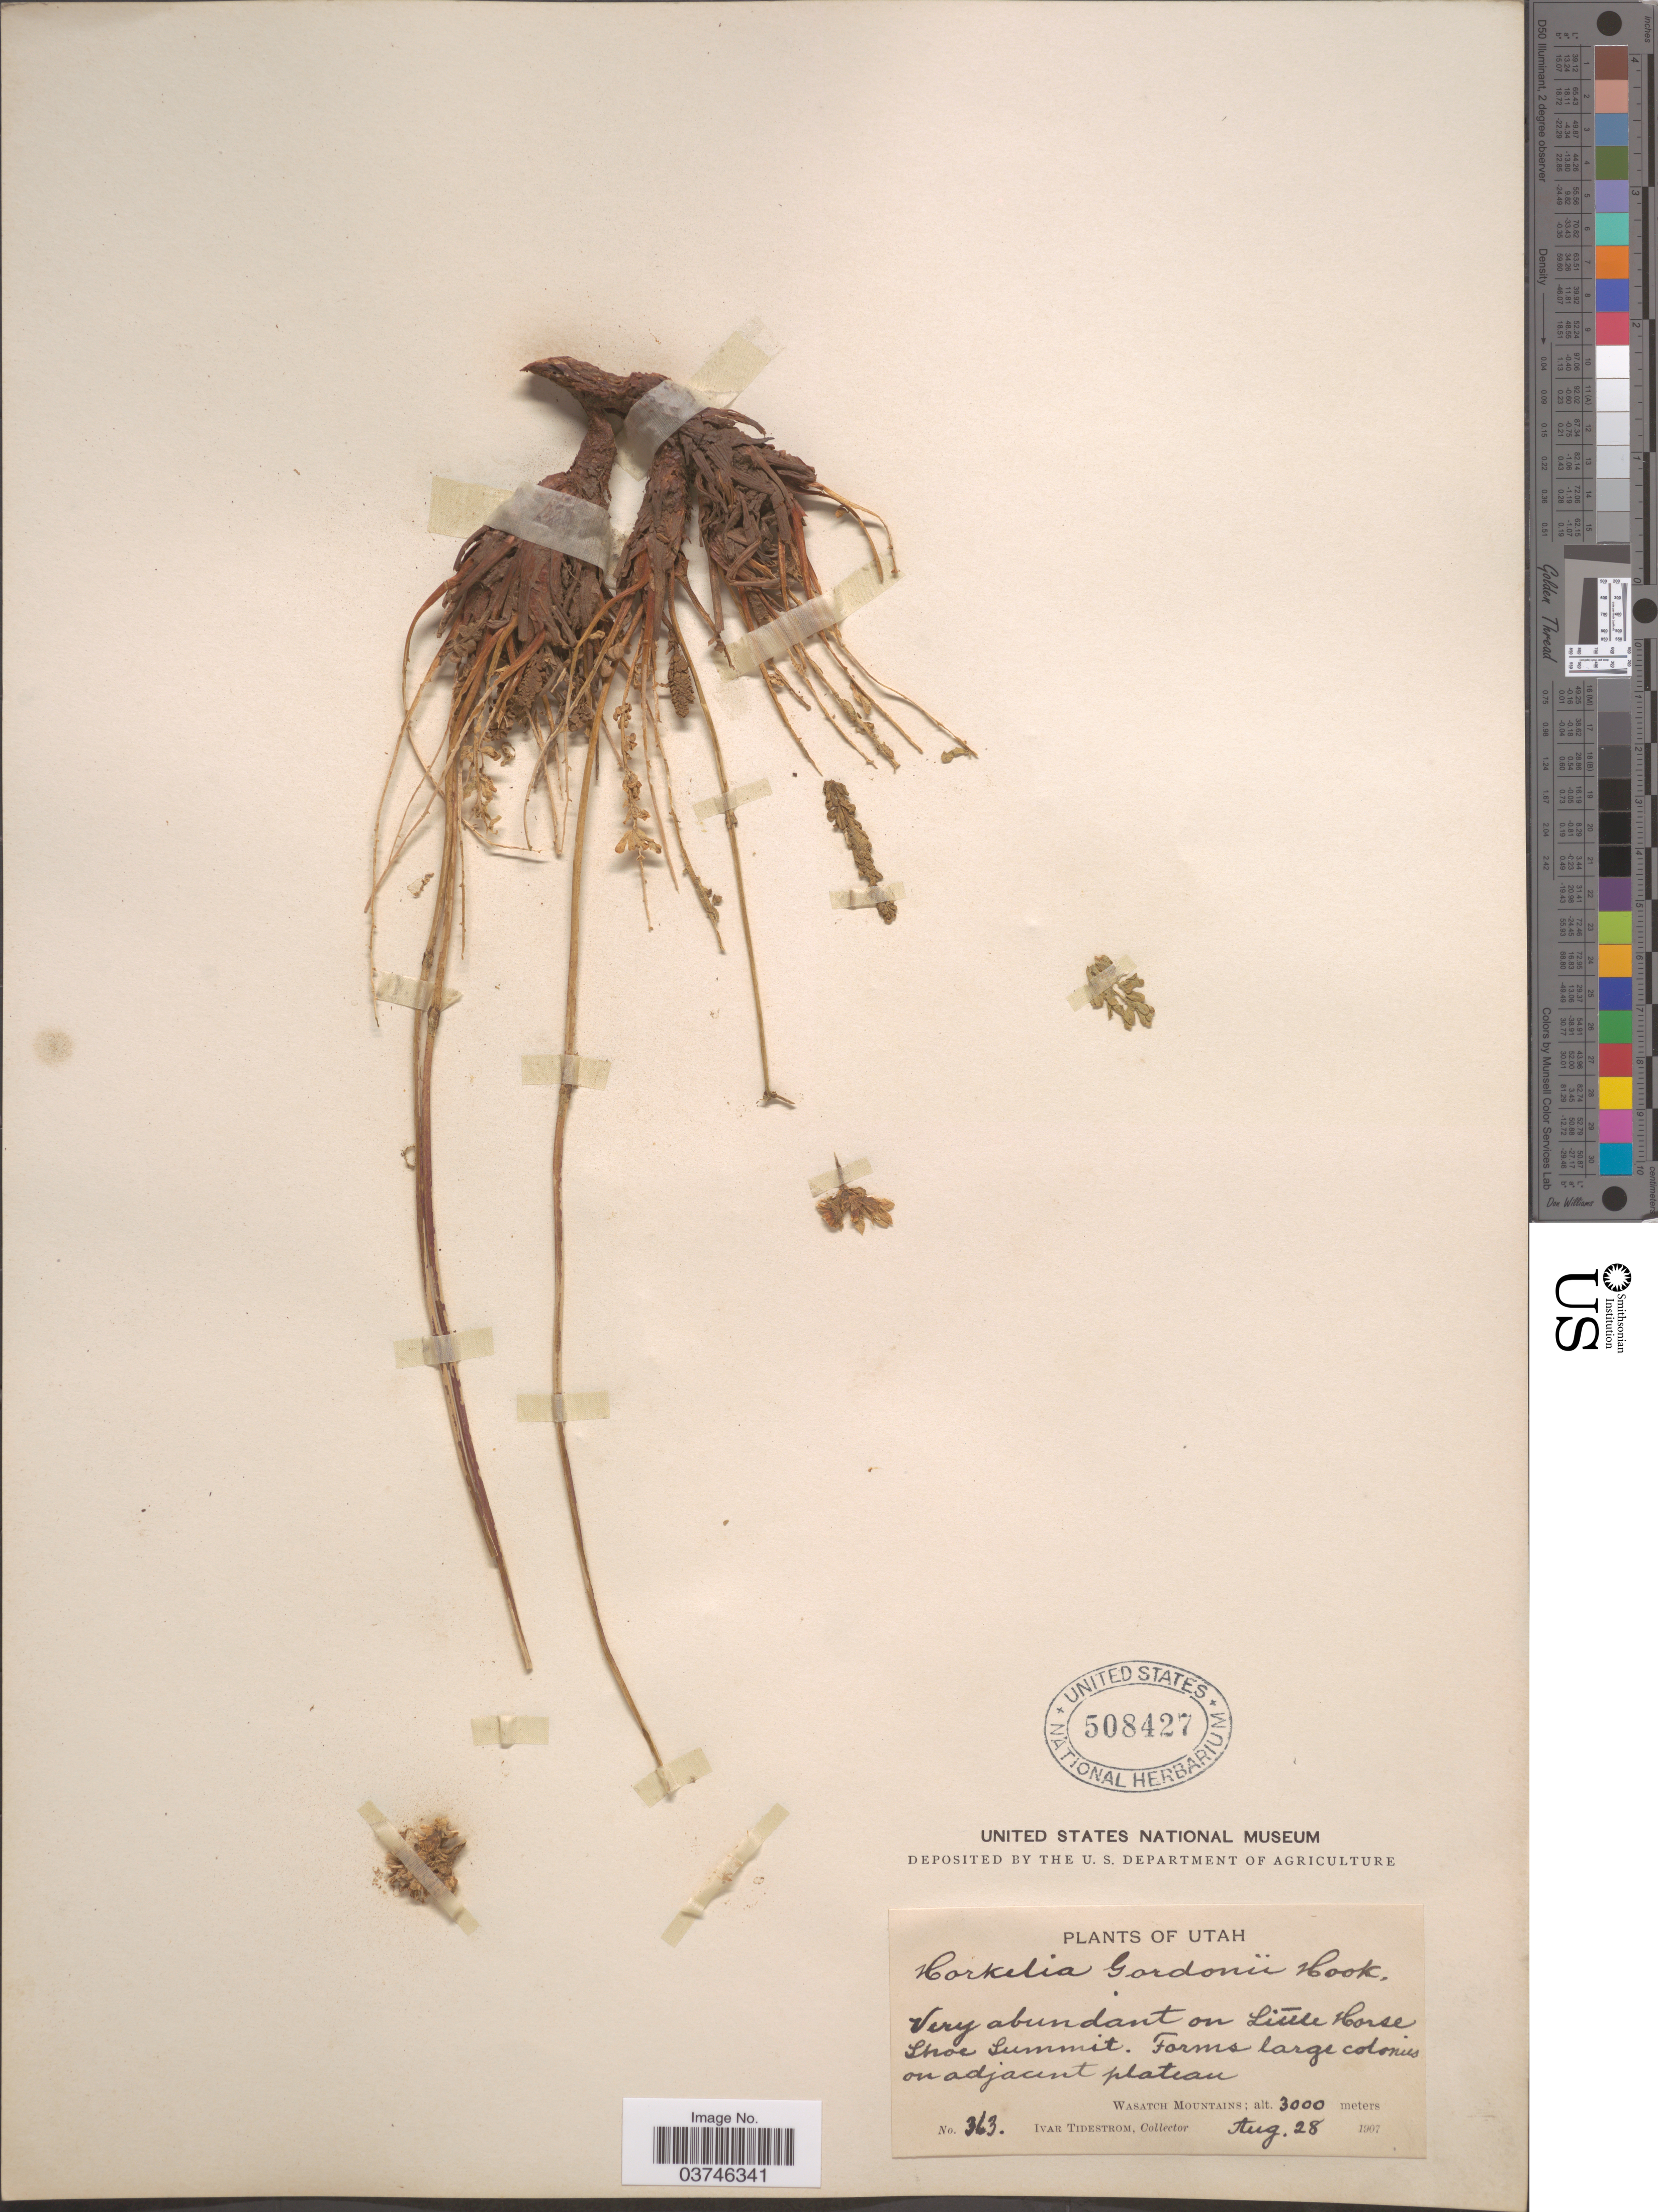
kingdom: Plantae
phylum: Tracheophyta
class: Magnoliopsida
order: Rosales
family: Rosaceae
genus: Potentilla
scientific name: Potentilla gordonii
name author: (Hook.) Greene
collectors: I. F. Tidestrom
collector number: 363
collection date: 1907-08-28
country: United States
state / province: Utah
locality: Little Horse Shoe Summit. Wasatch Mountains.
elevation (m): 3000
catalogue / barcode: US 508427